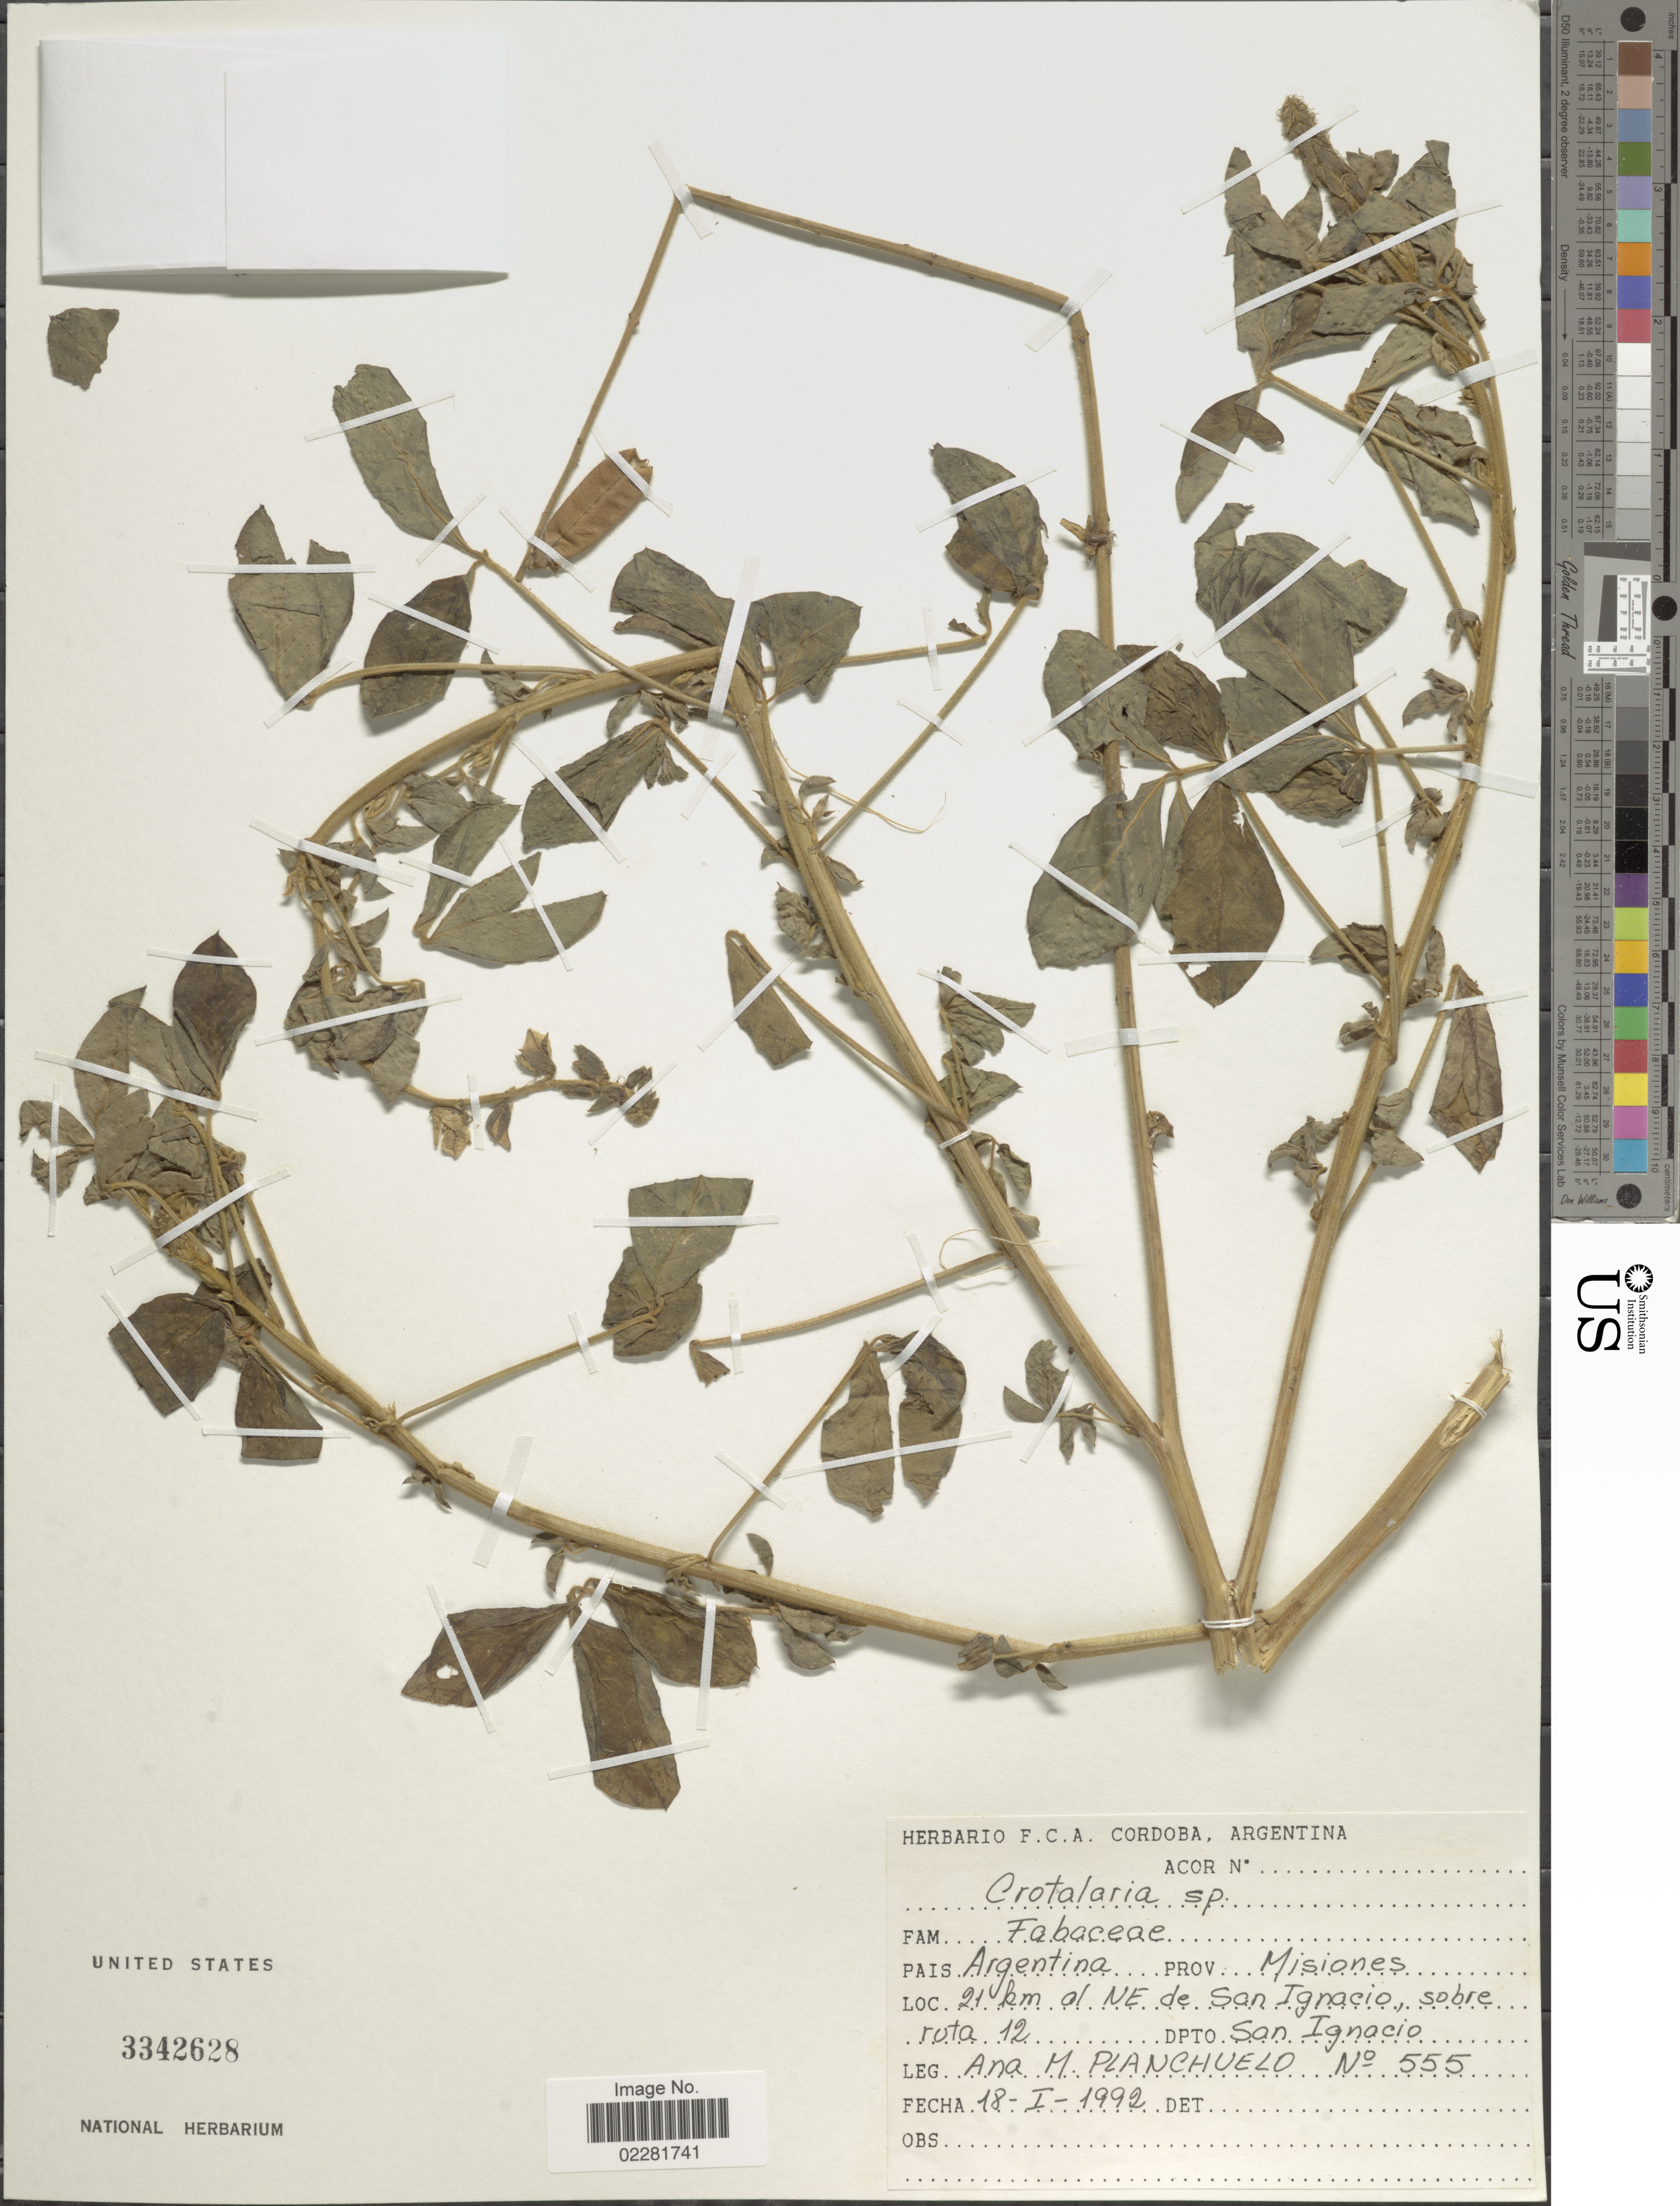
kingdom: Plantae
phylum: Tracheophyta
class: Magnoliopsida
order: Fabales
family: Fabaceae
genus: Crotalaria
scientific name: Crotalaria sp.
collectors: A. M. Planchuelo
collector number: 555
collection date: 1992-01-18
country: Argentina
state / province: Misiones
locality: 21 km al NE de San Ignacio, sobre ruta 12, Dpto San Ignacio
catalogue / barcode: US 3342628